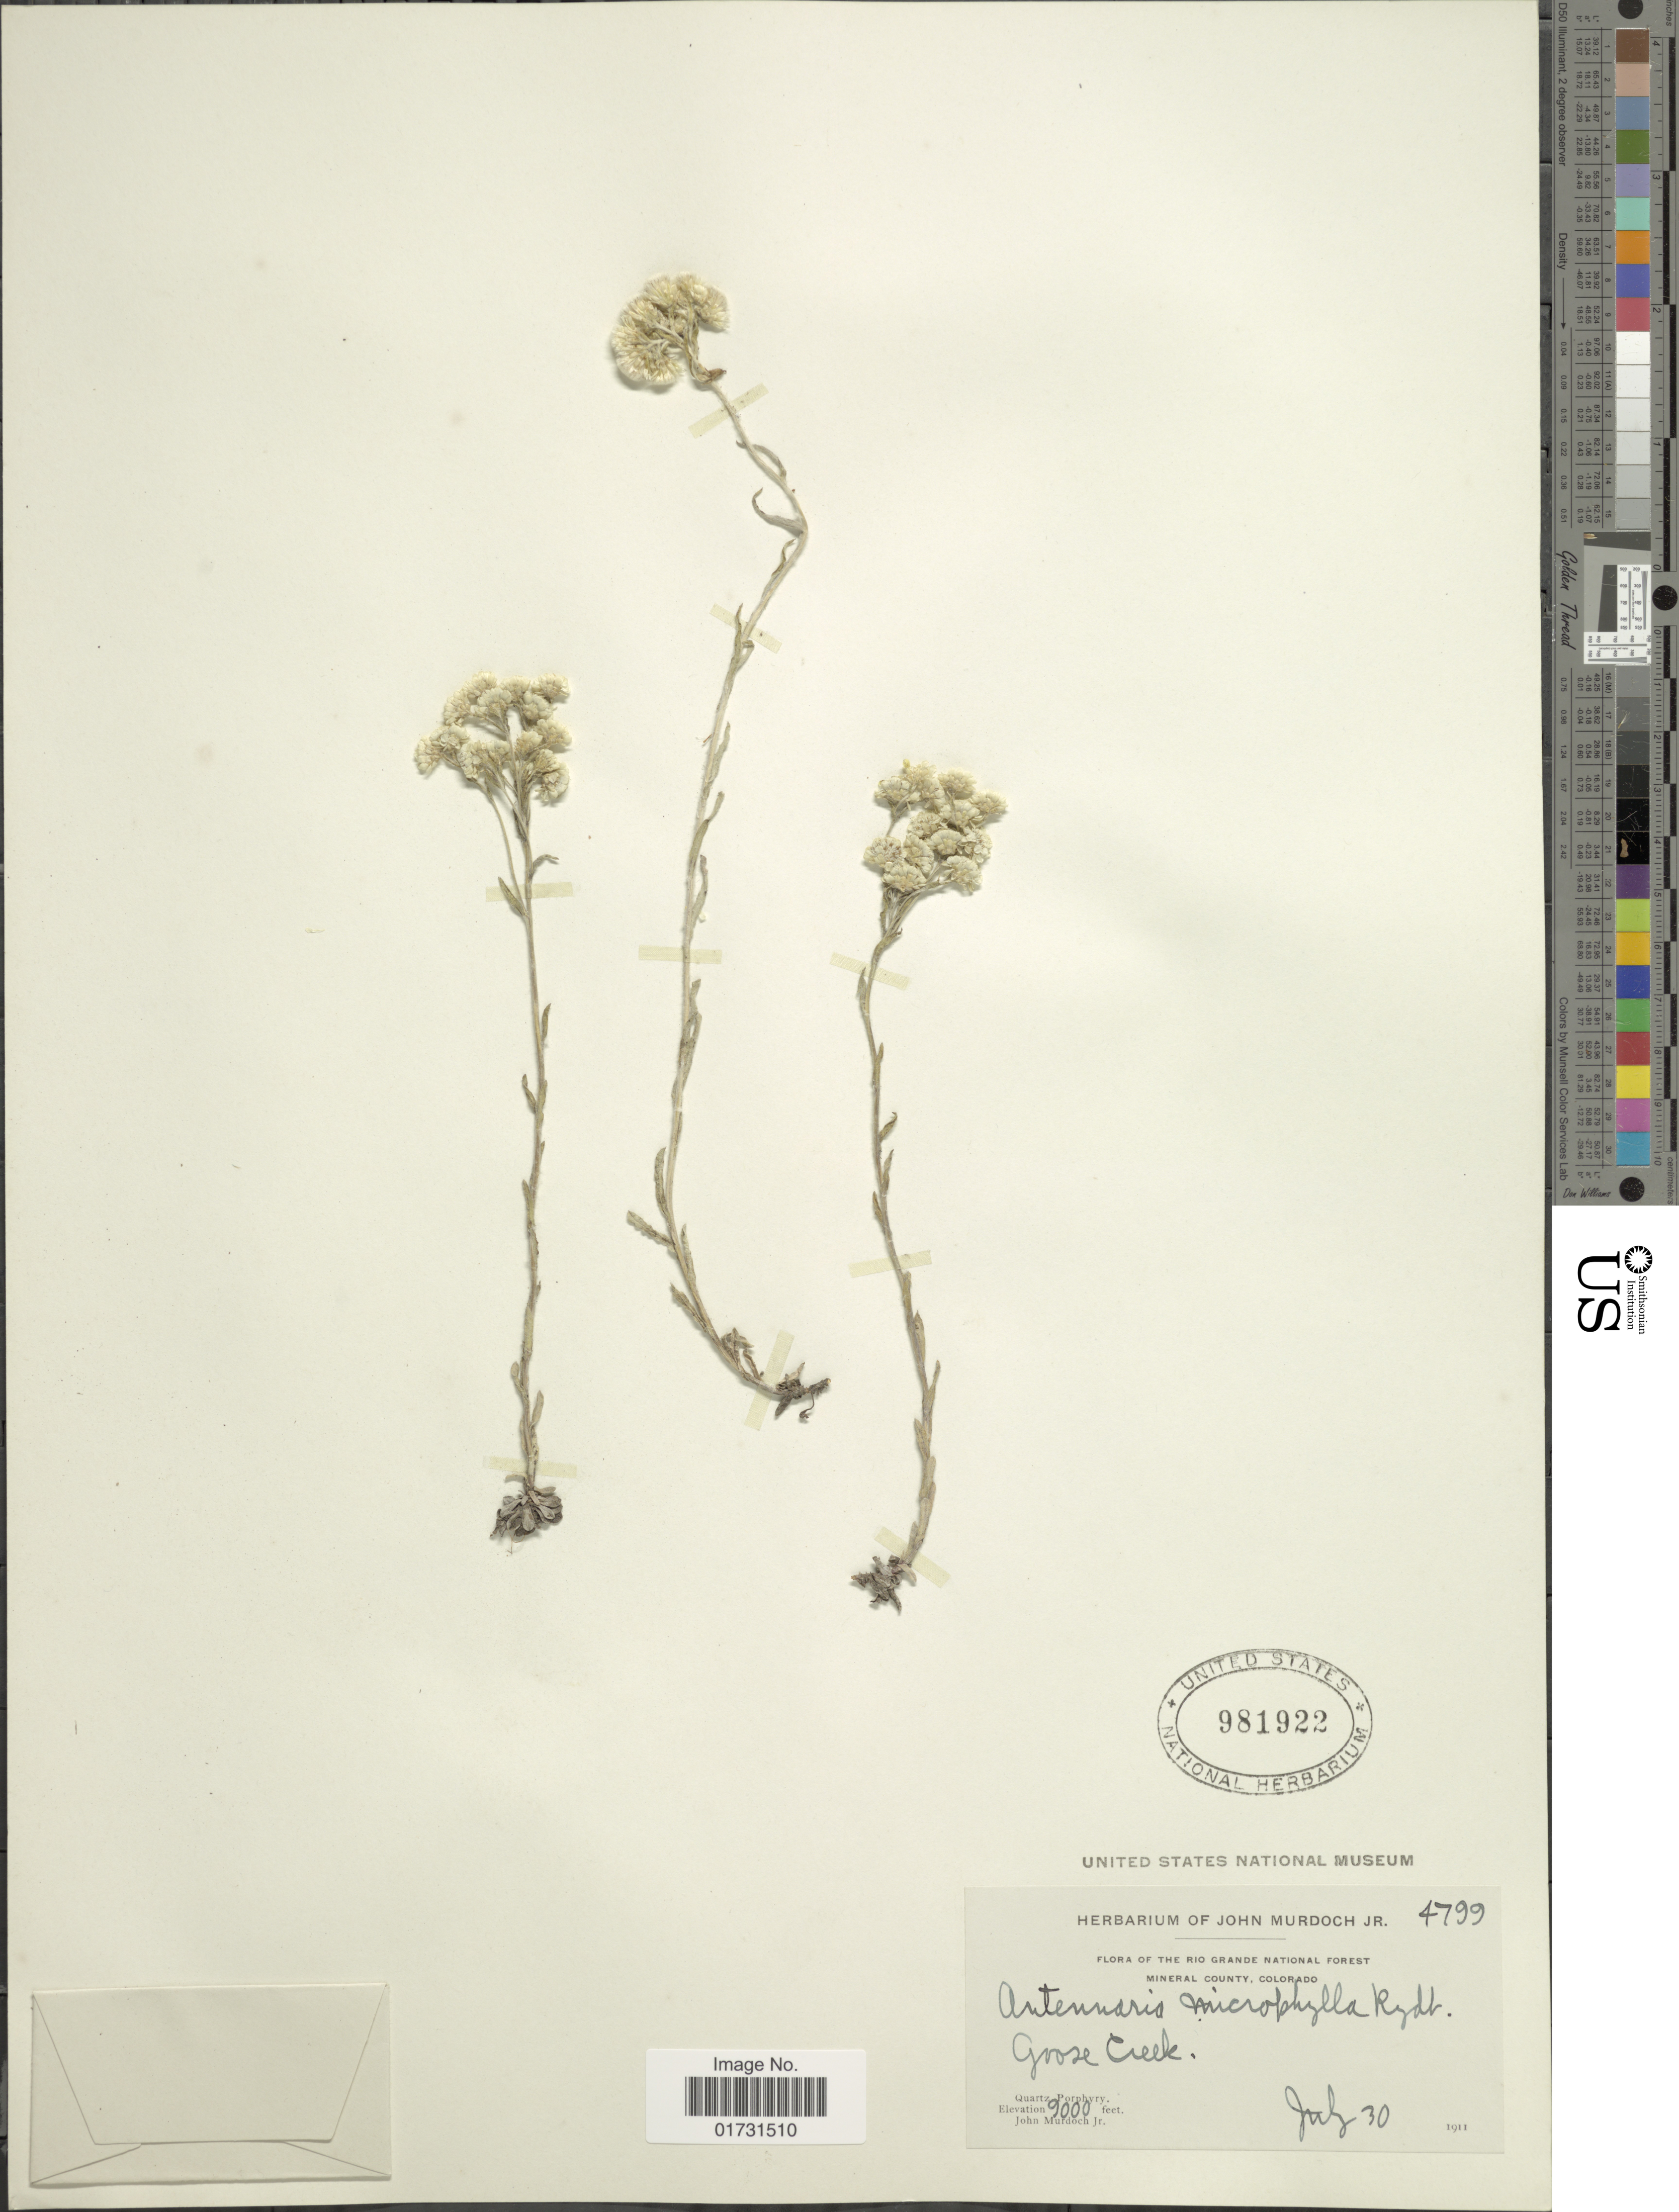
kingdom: Plantae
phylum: Tracheophyta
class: Magnoliopsida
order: Asterales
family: Asteraceae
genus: Antennaria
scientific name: Antennaria microphylla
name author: Rydb.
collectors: J. Murdoch Jr.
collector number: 4799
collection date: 1911-07-30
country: United States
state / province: Colorado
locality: Rio Grande National Forest. Mineral County. Goose Creek. Quartz Porphyry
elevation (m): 2743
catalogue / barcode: US 981922